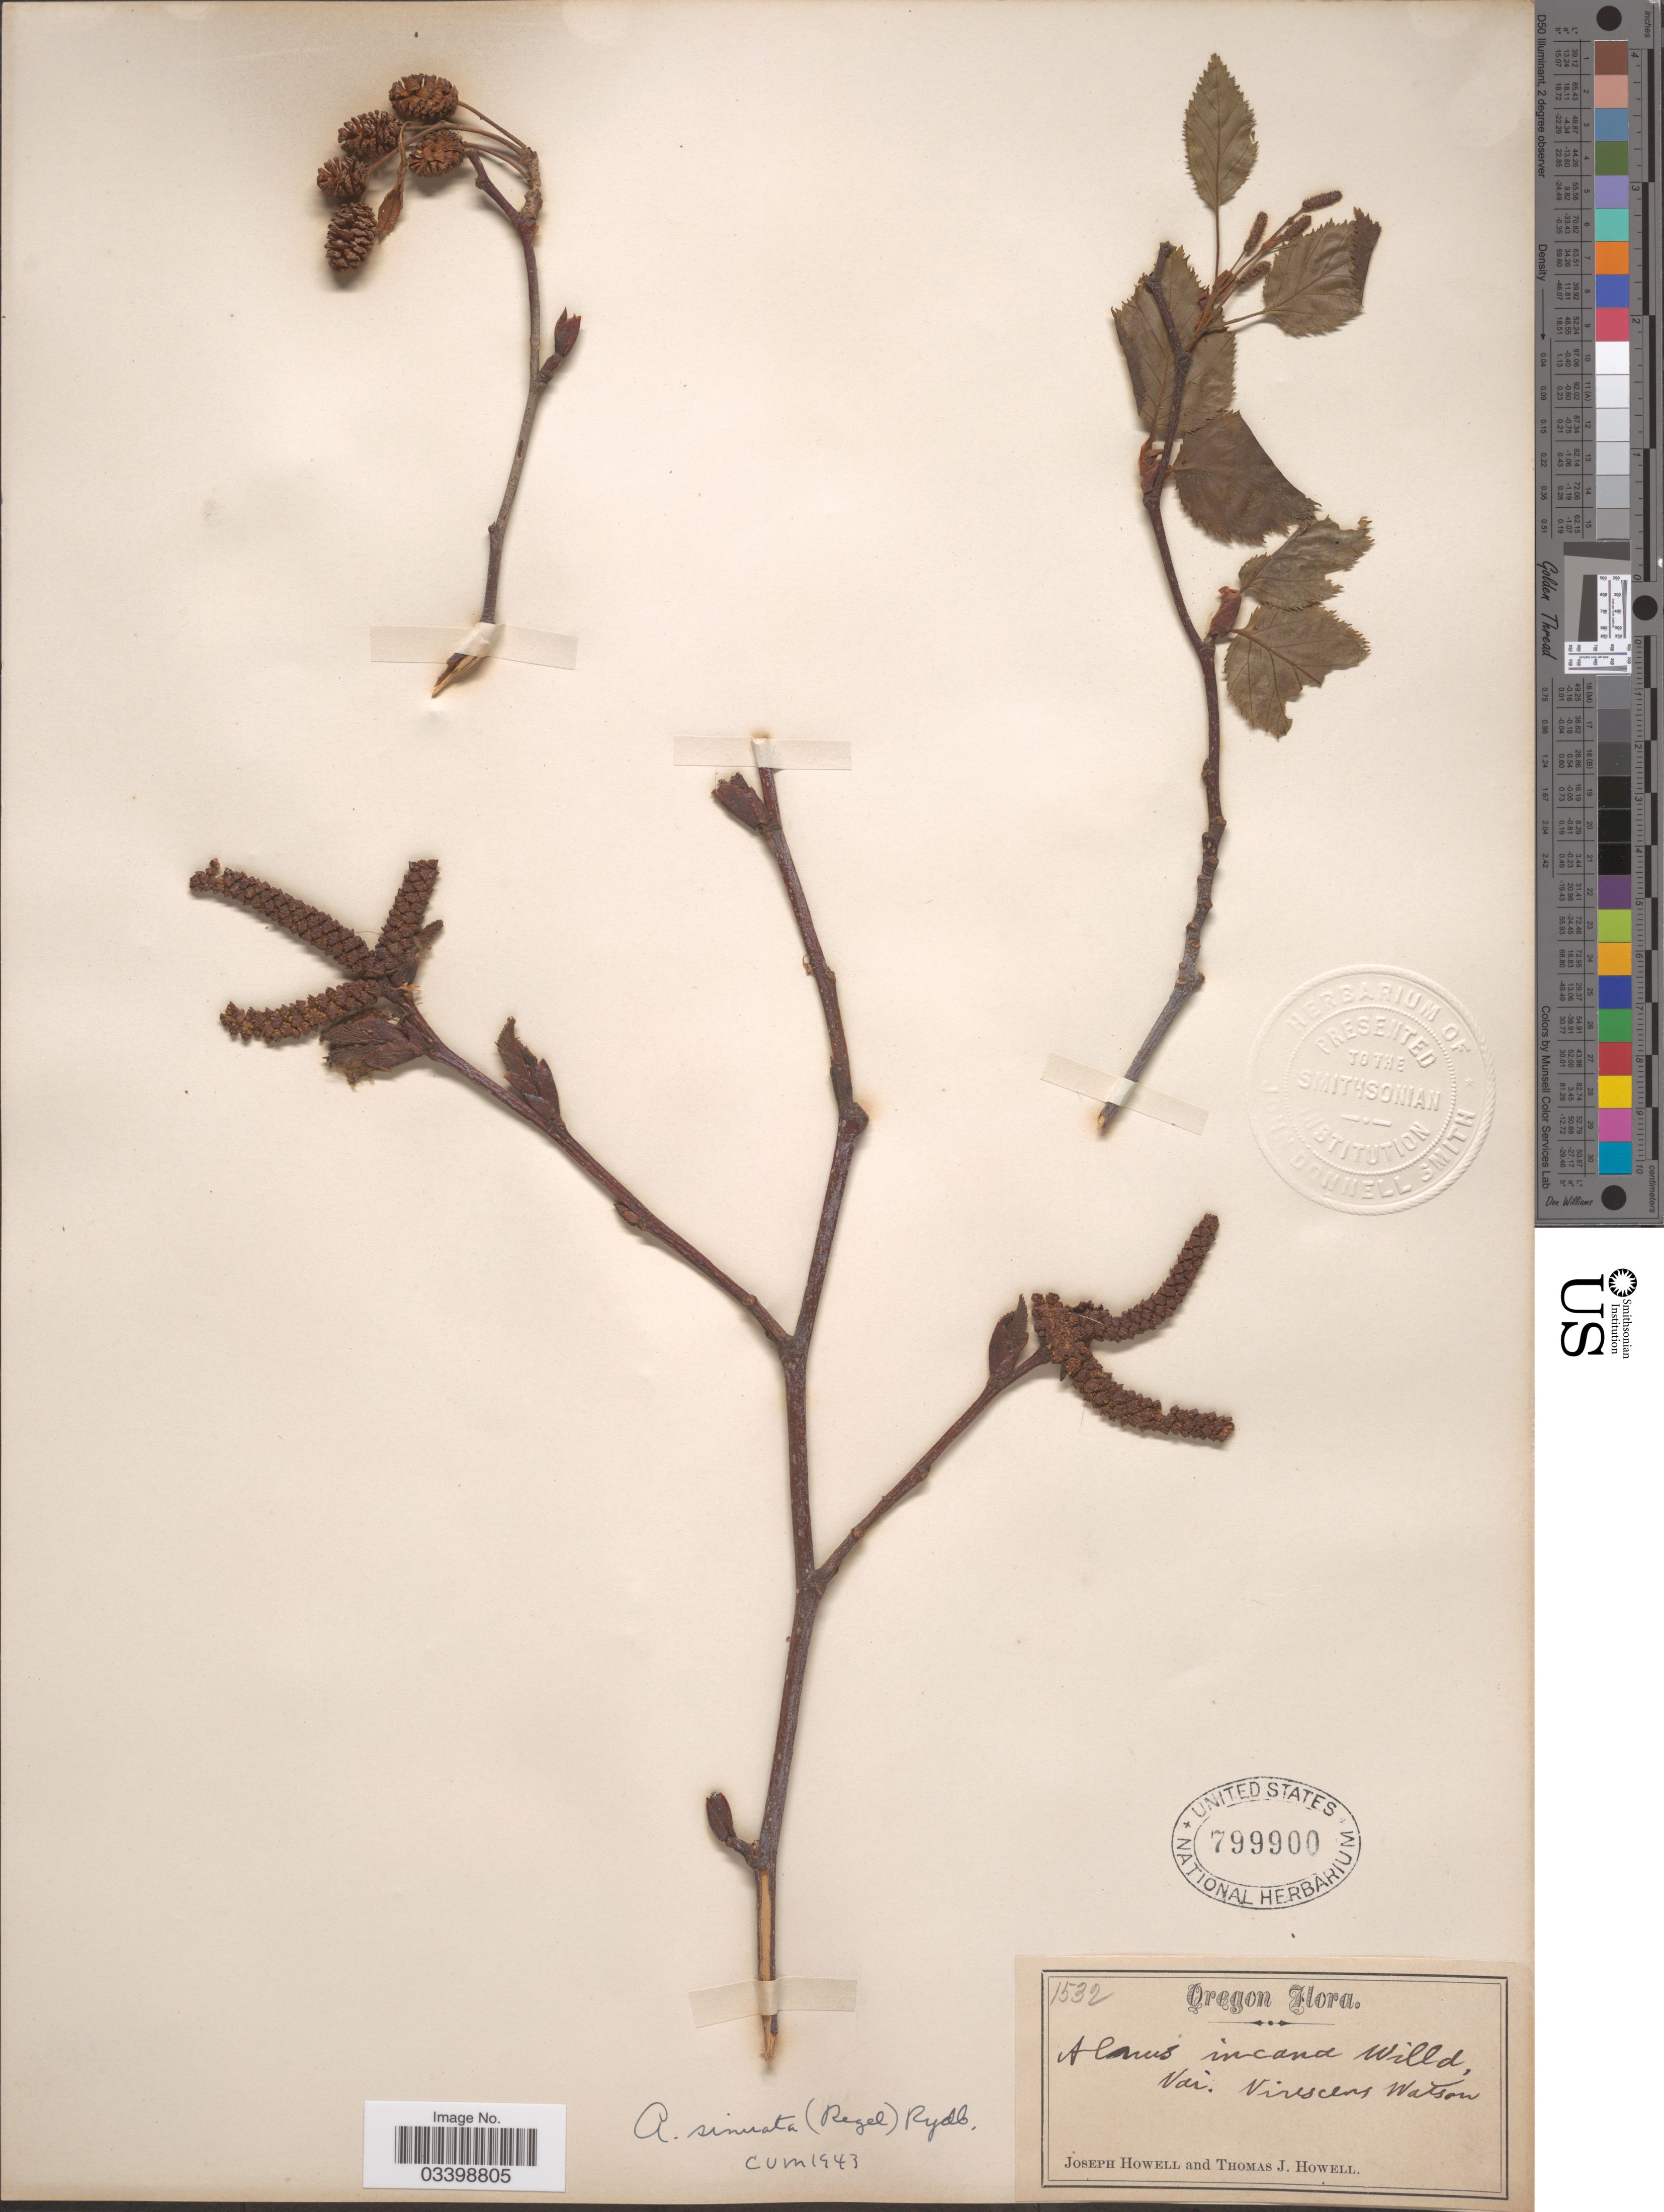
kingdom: Plantae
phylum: Tracheophyta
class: Magnoliopsida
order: Fagales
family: Betulaceae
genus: Alnus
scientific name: Alnus viridis subsp. sinuata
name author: Regel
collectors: J. Howell & T. J. Howell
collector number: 1532?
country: United States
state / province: Oregon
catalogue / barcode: US 799900